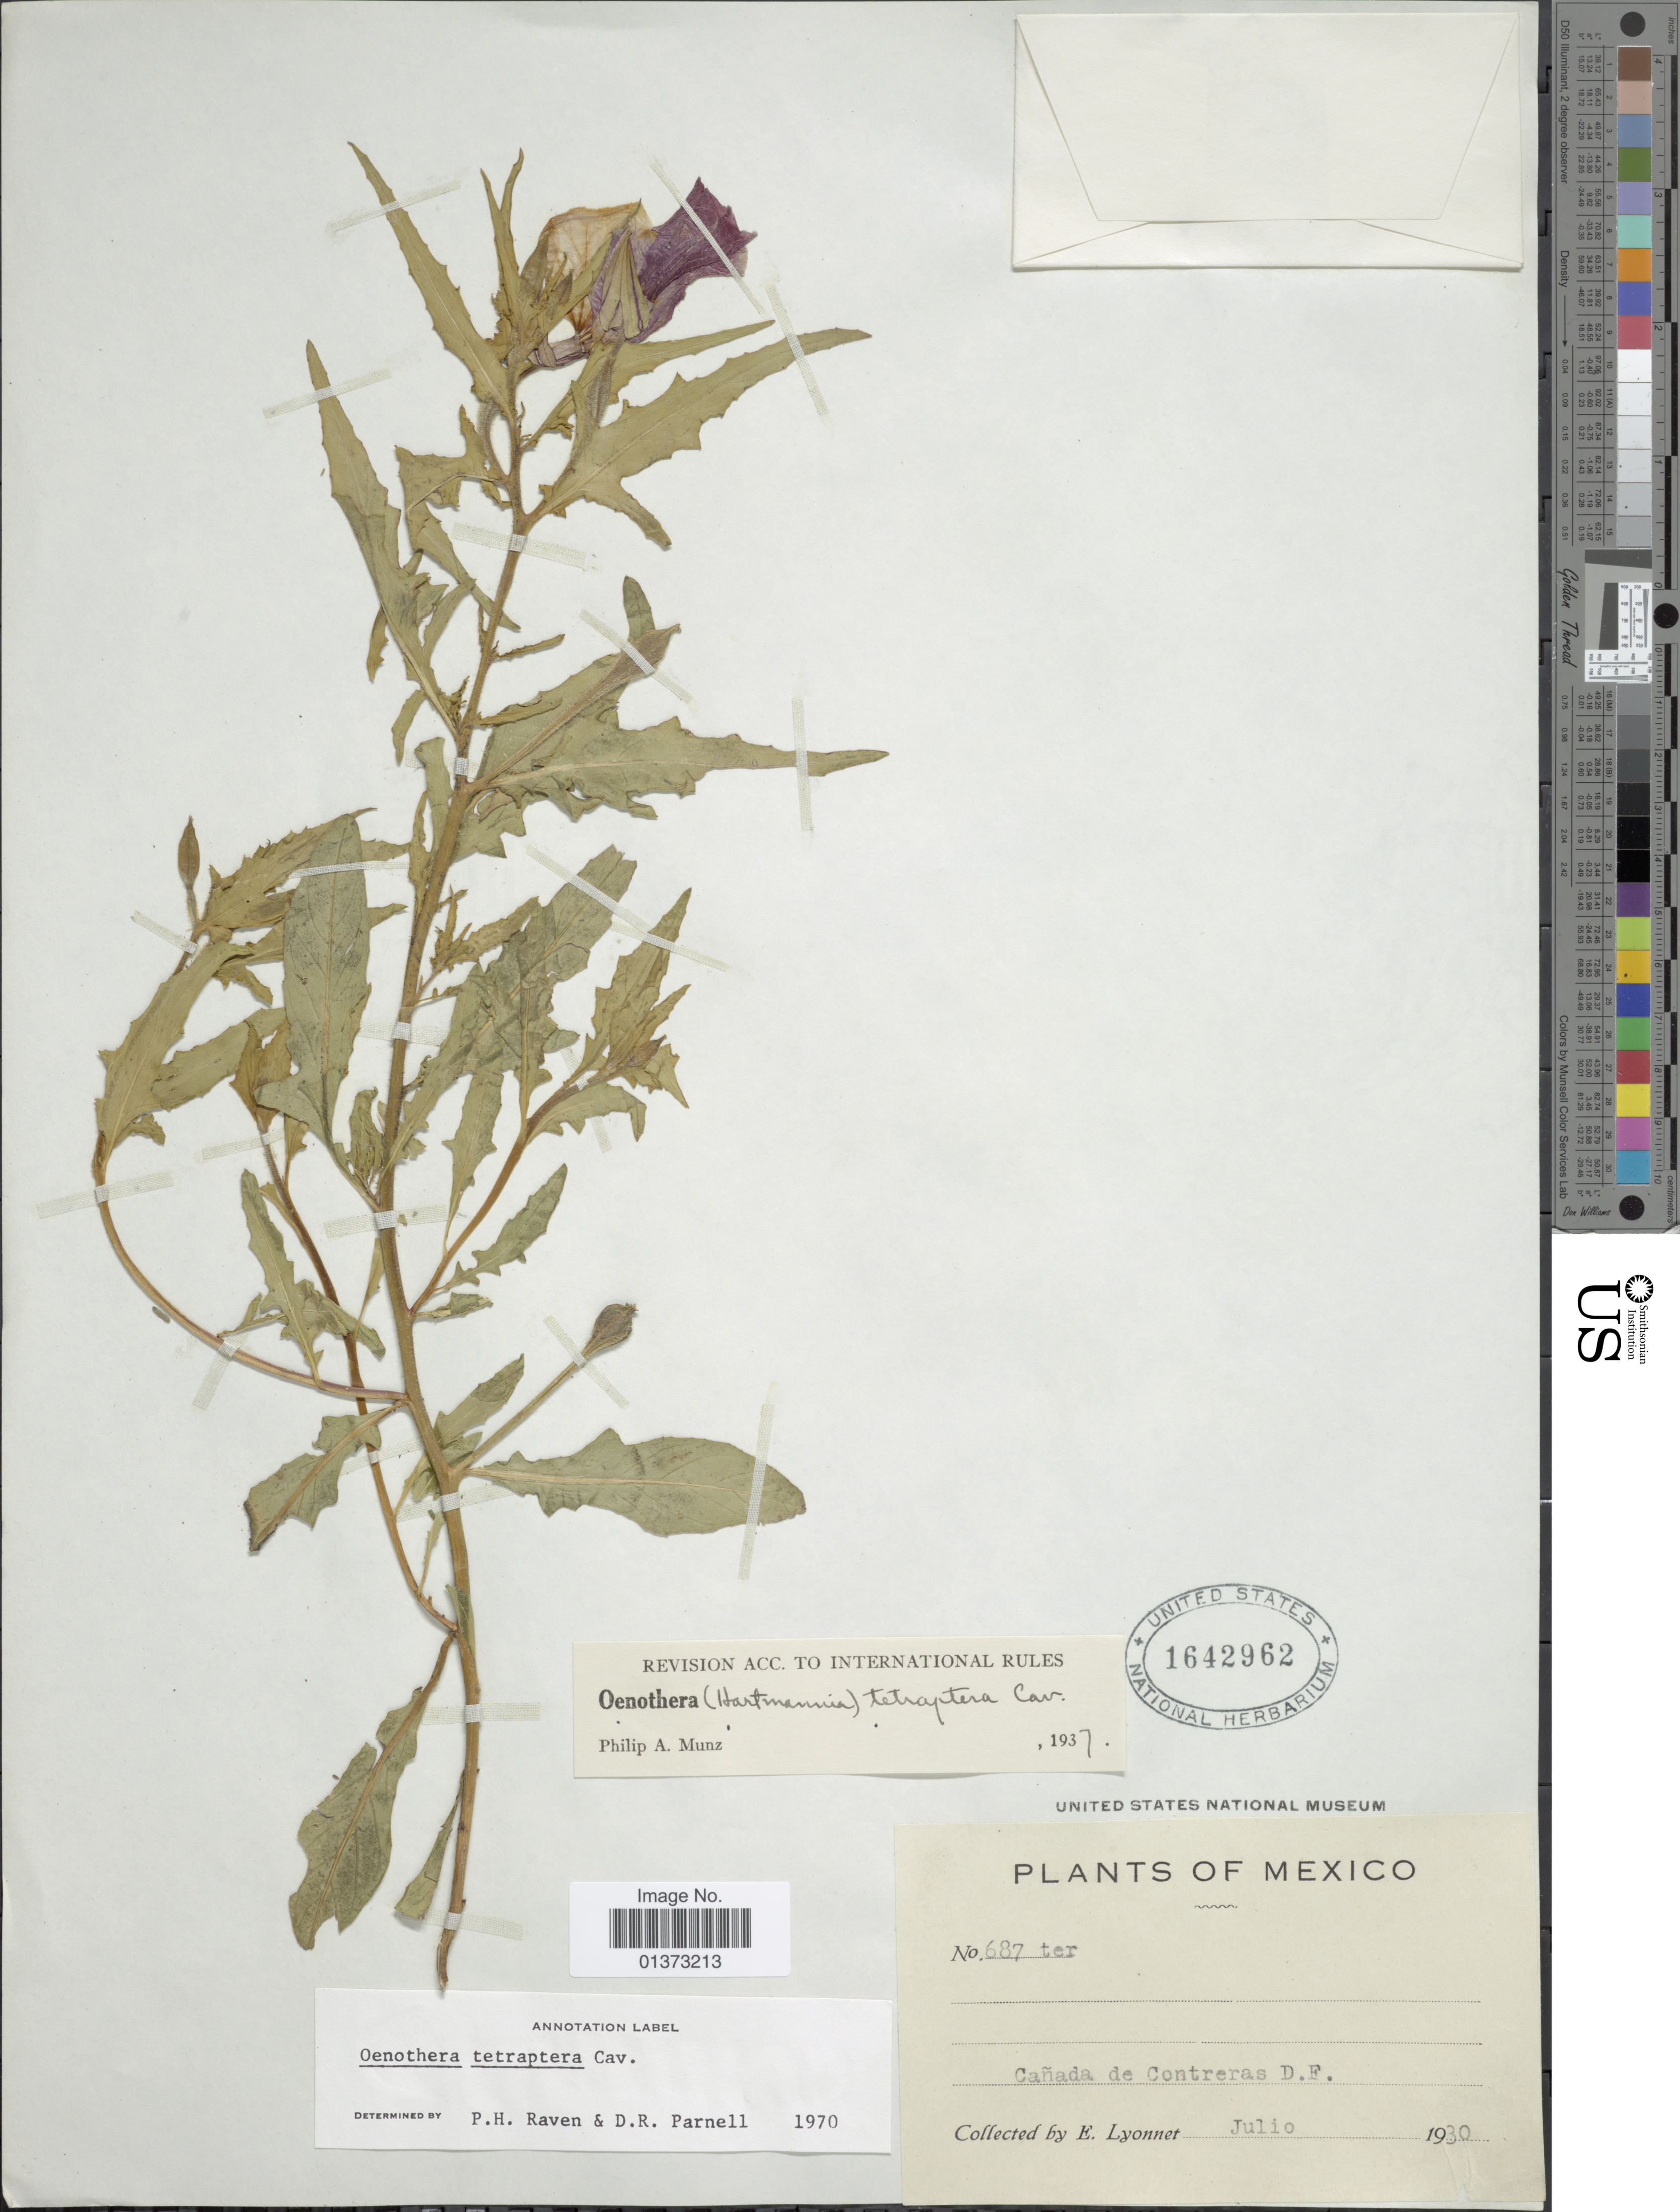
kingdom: Plantae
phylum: Tracheophyta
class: Magnoliopsida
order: Myrtales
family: Onagraceae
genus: Oenothera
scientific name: Oenothera tetraptera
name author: Cav.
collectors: E. Lyonnet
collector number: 687ter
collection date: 1930-07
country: Mexico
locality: Cañada de Contreras D.F.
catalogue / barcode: US 1642962